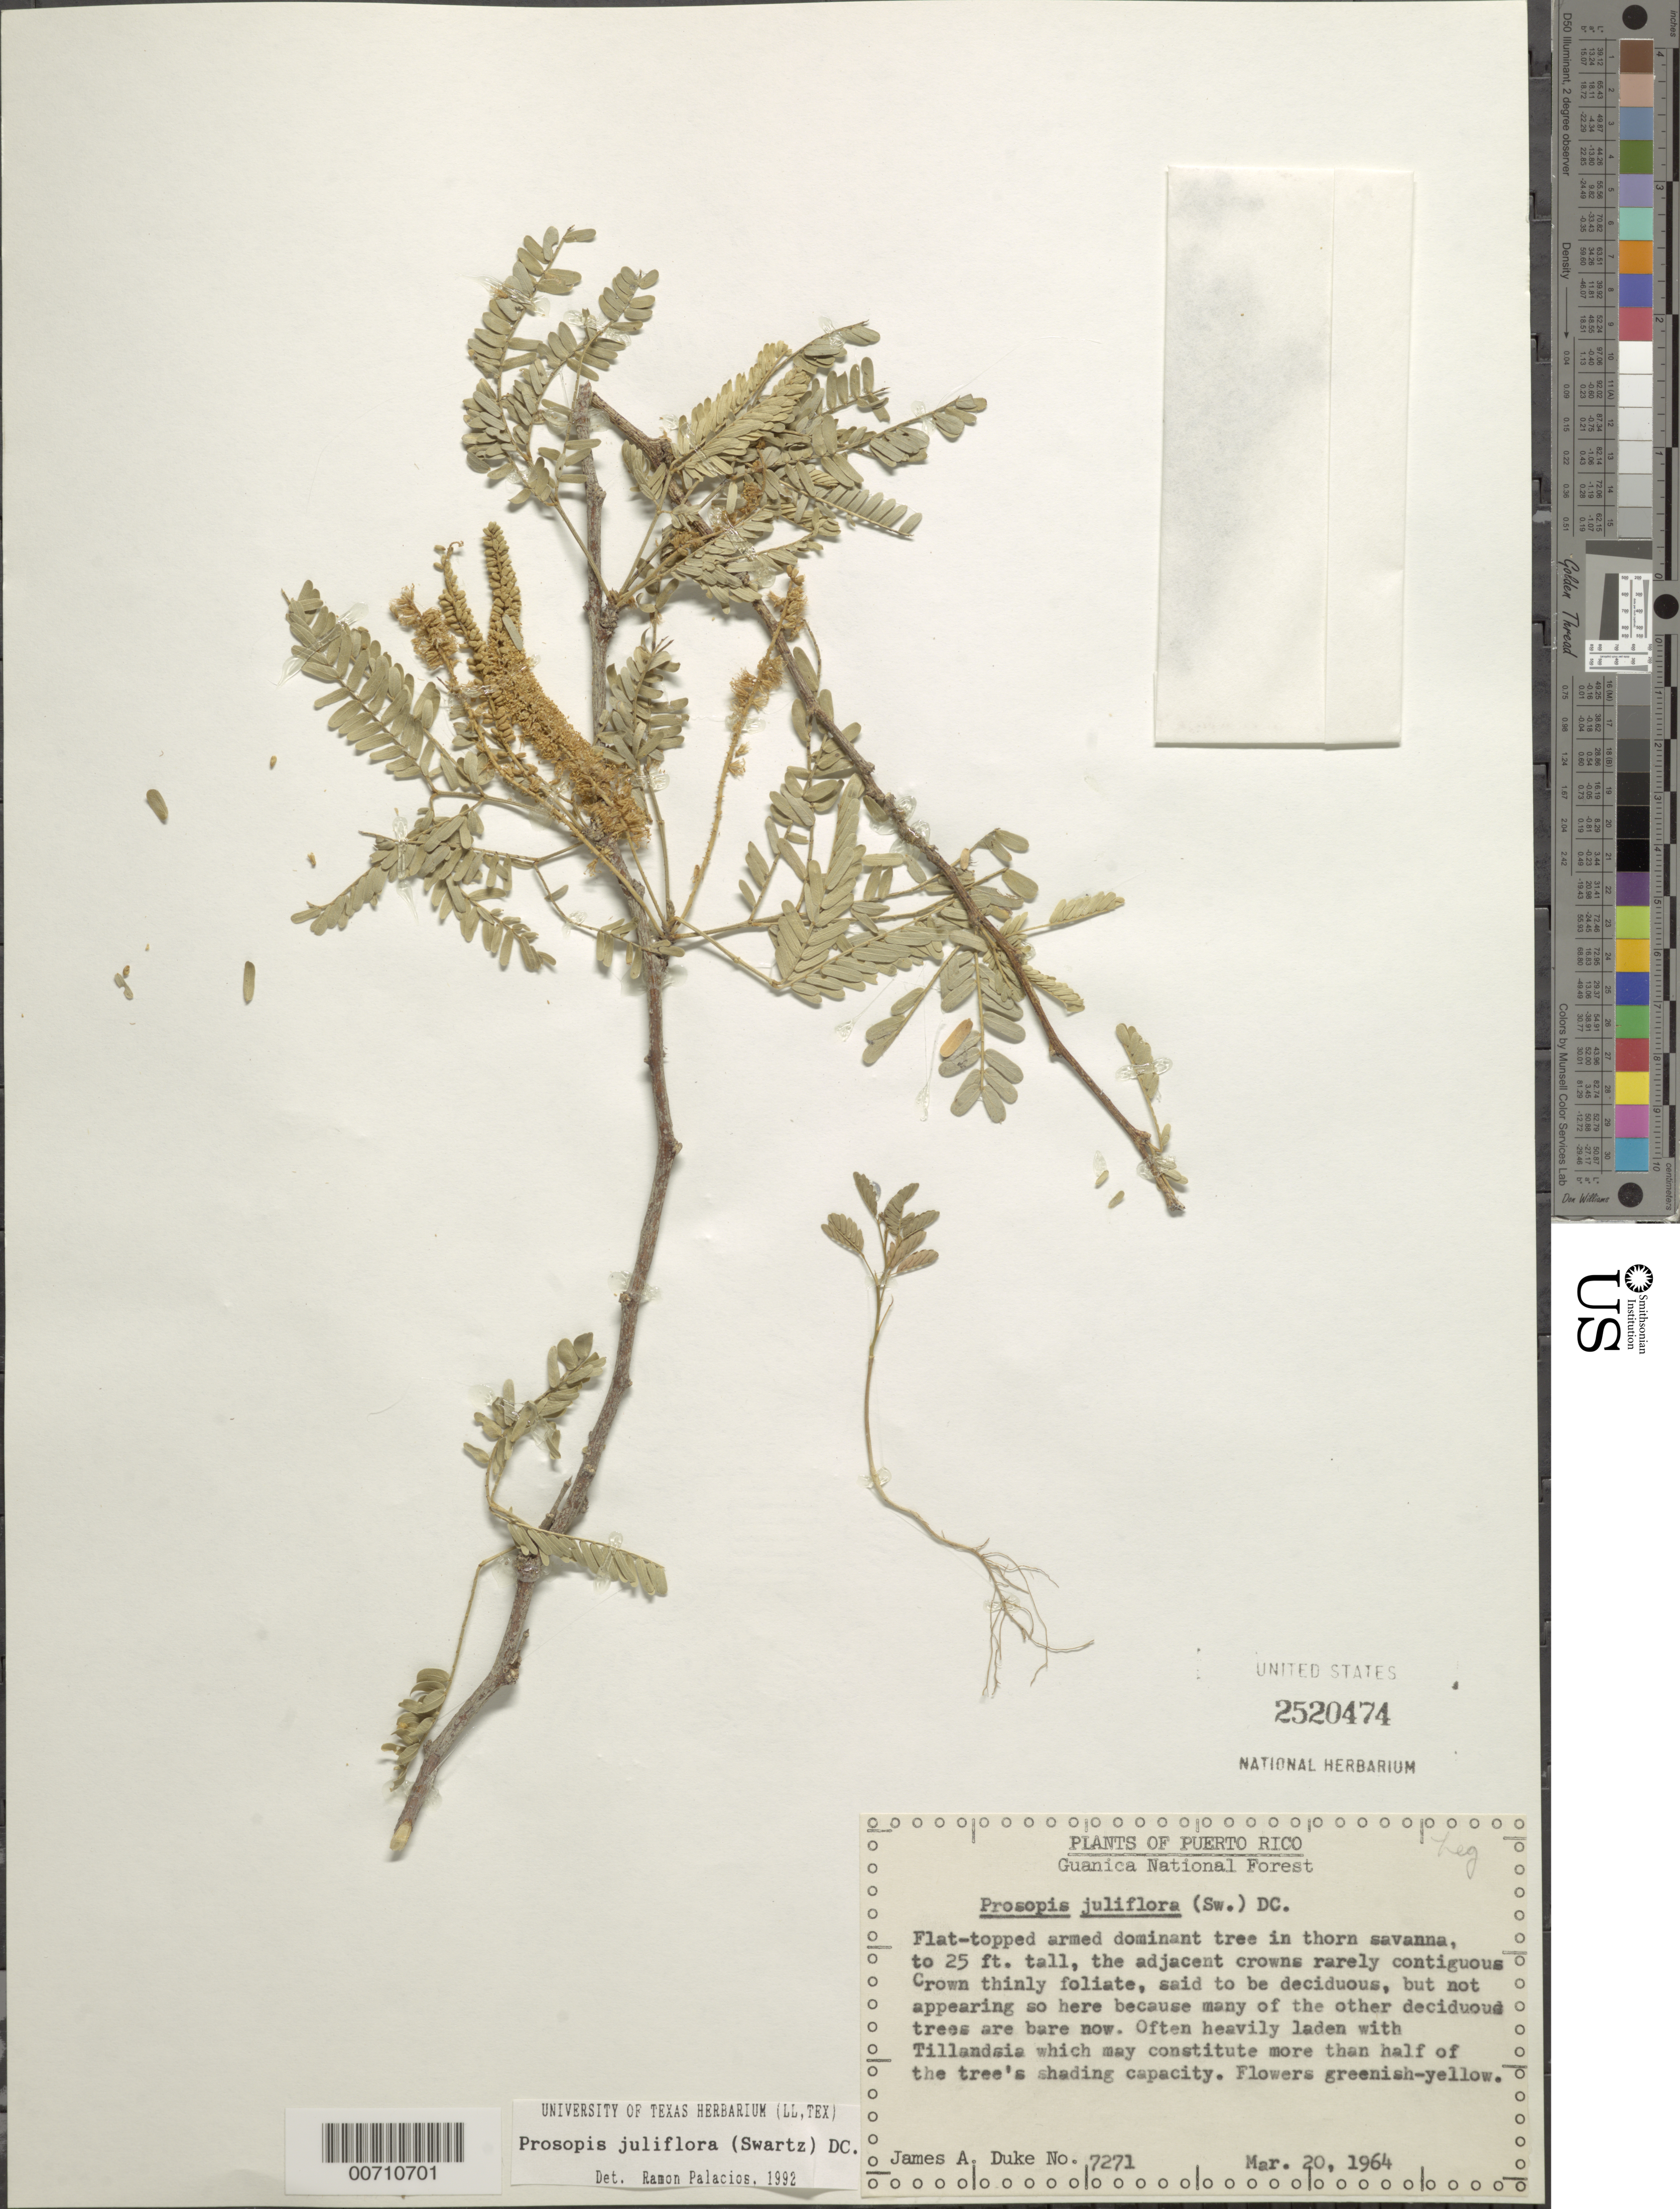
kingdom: Plantae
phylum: Tracheophyta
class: Magnoliopsida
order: Fabales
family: Fabaceae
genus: Neltuma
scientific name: Neltuma juliflora var. juliflora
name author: (Sw.) Raf.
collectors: J. A. Duke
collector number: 7271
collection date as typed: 20 Mar 1964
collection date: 1964-03-20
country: Puerto Rico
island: Greater Antilles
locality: Guanca Natl. Forest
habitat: In thorn savanna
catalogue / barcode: US 2520474